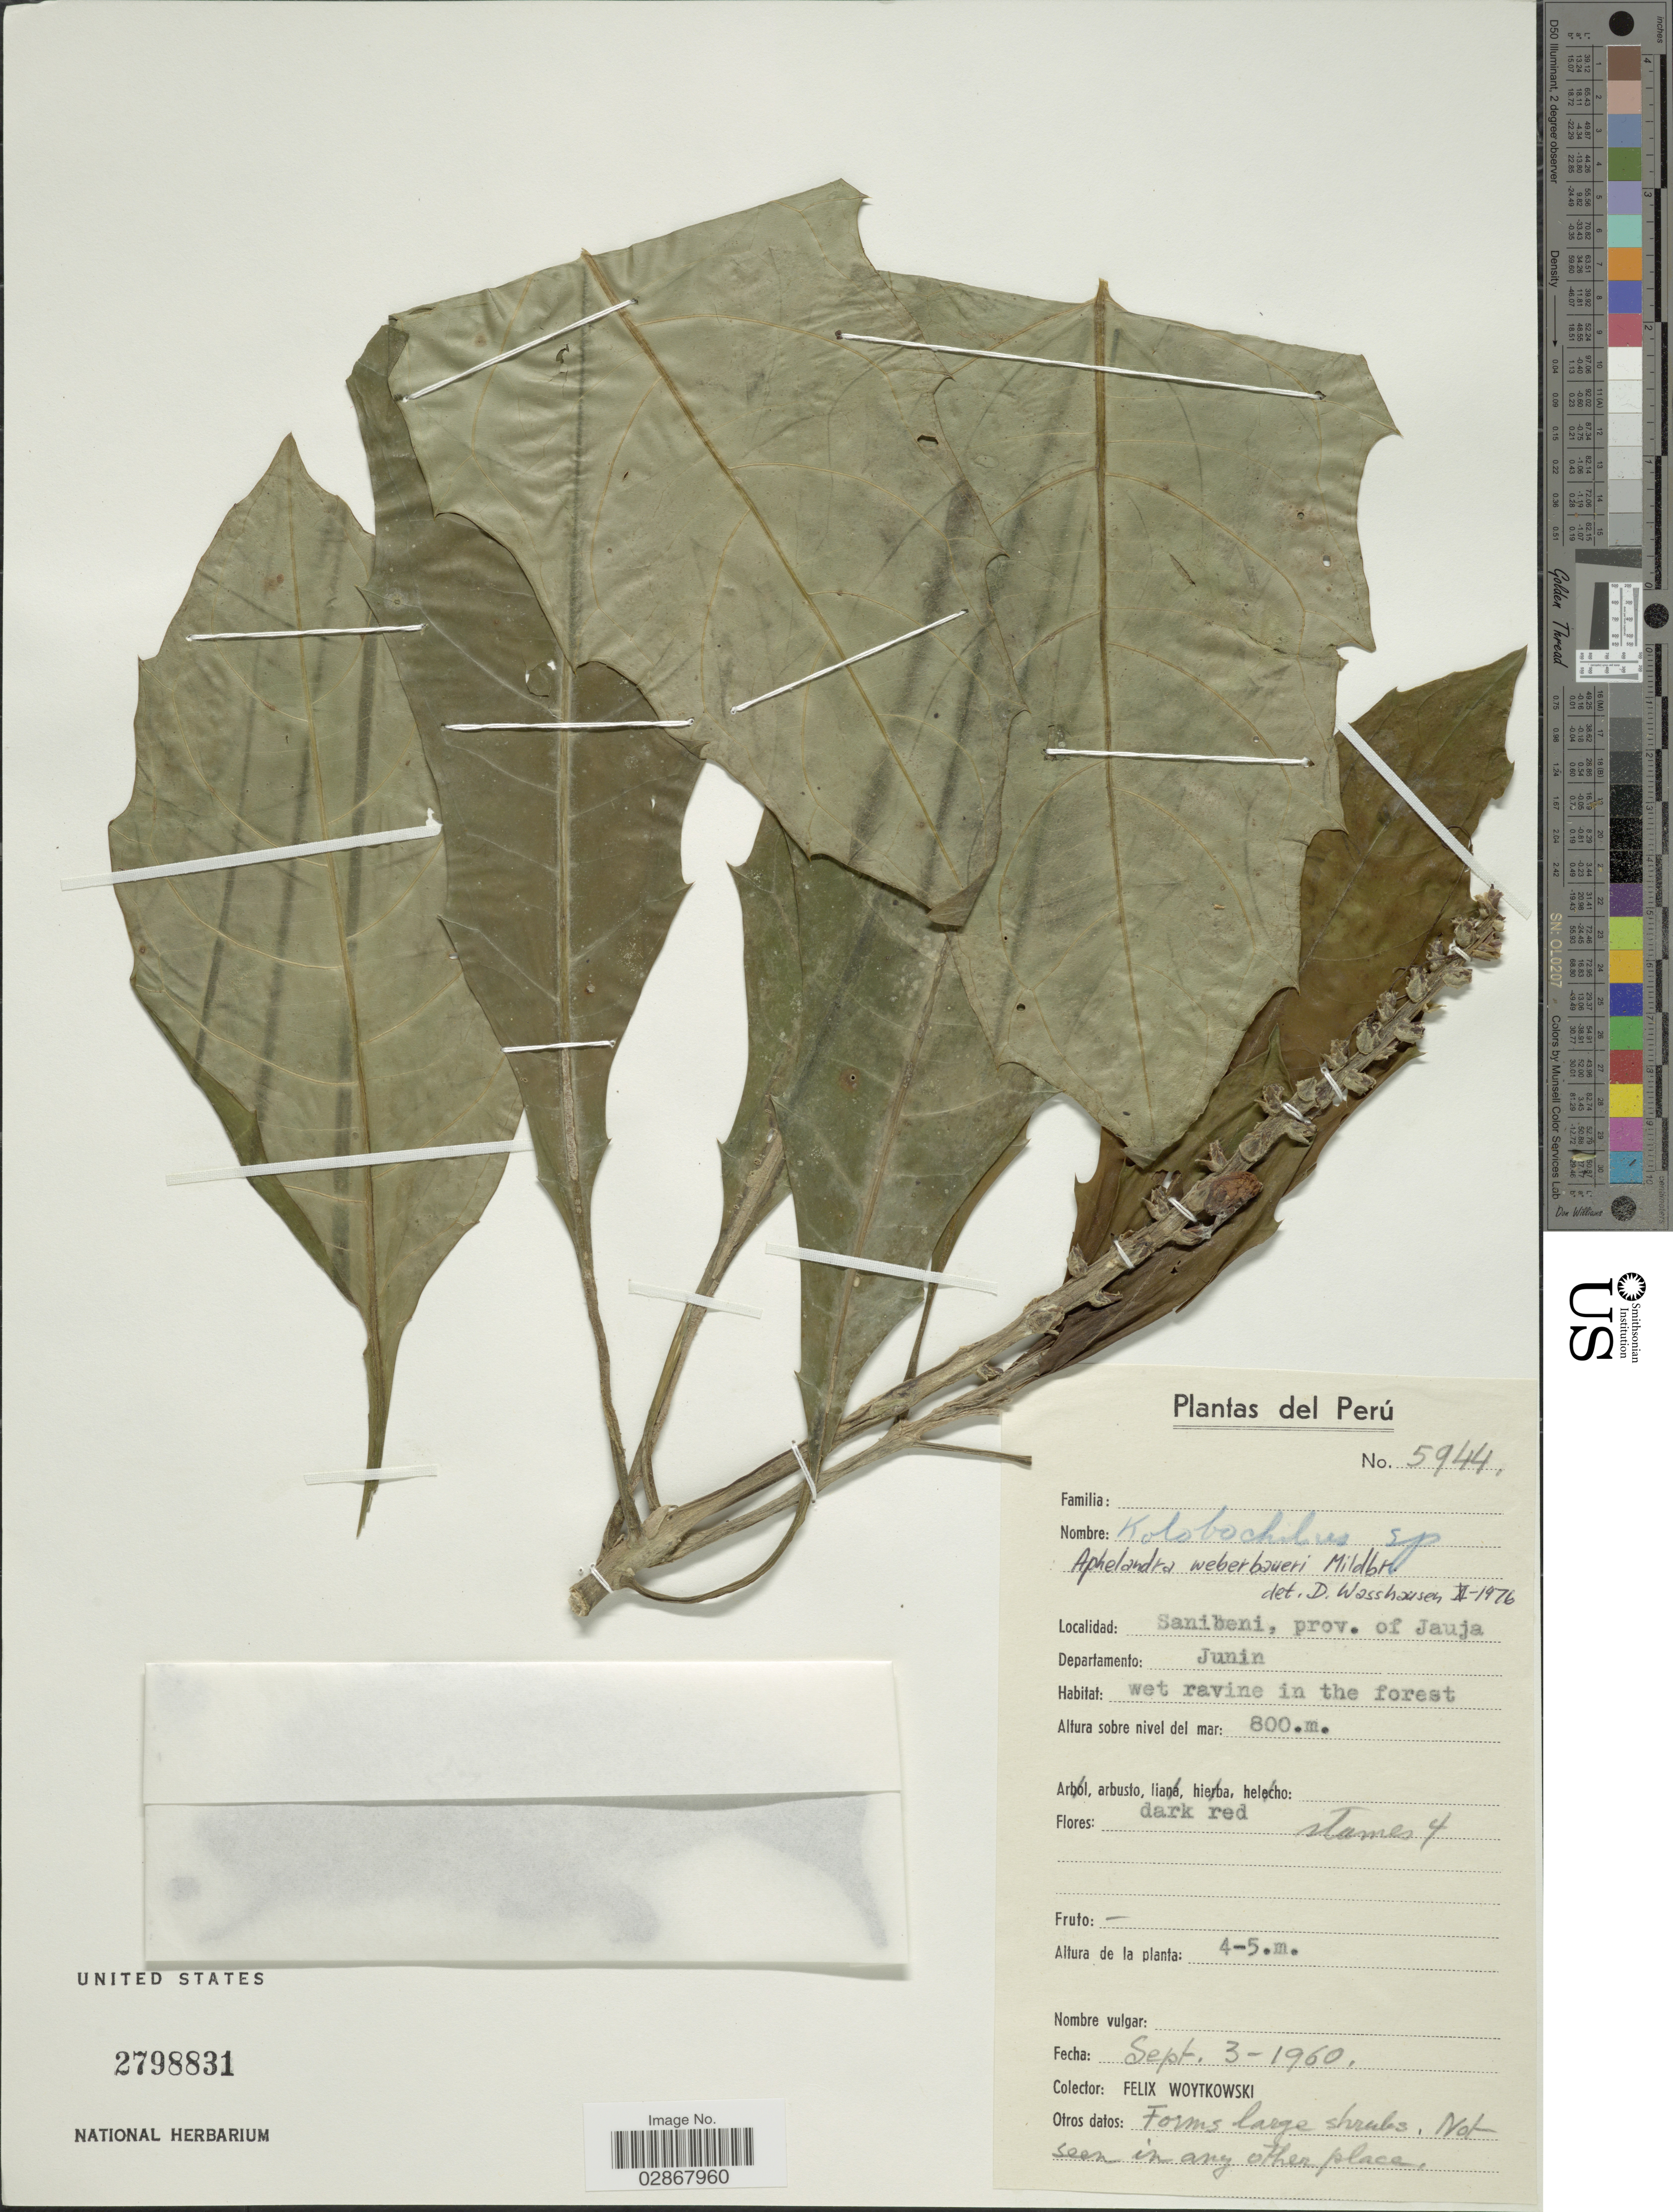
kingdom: Plantae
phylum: Tracheophyta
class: Magnoliopsida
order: Lamiales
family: Acanthaceae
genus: Aphelandra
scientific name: Aphelandra weberbaueri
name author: Mildbr.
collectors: F. Woytkowski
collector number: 5944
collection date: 1960-09-03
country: Peru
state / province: Junín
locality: Sanibeni, prov. of Jauja. Departamento: Junin.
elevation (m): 800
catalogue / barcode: US 2798831